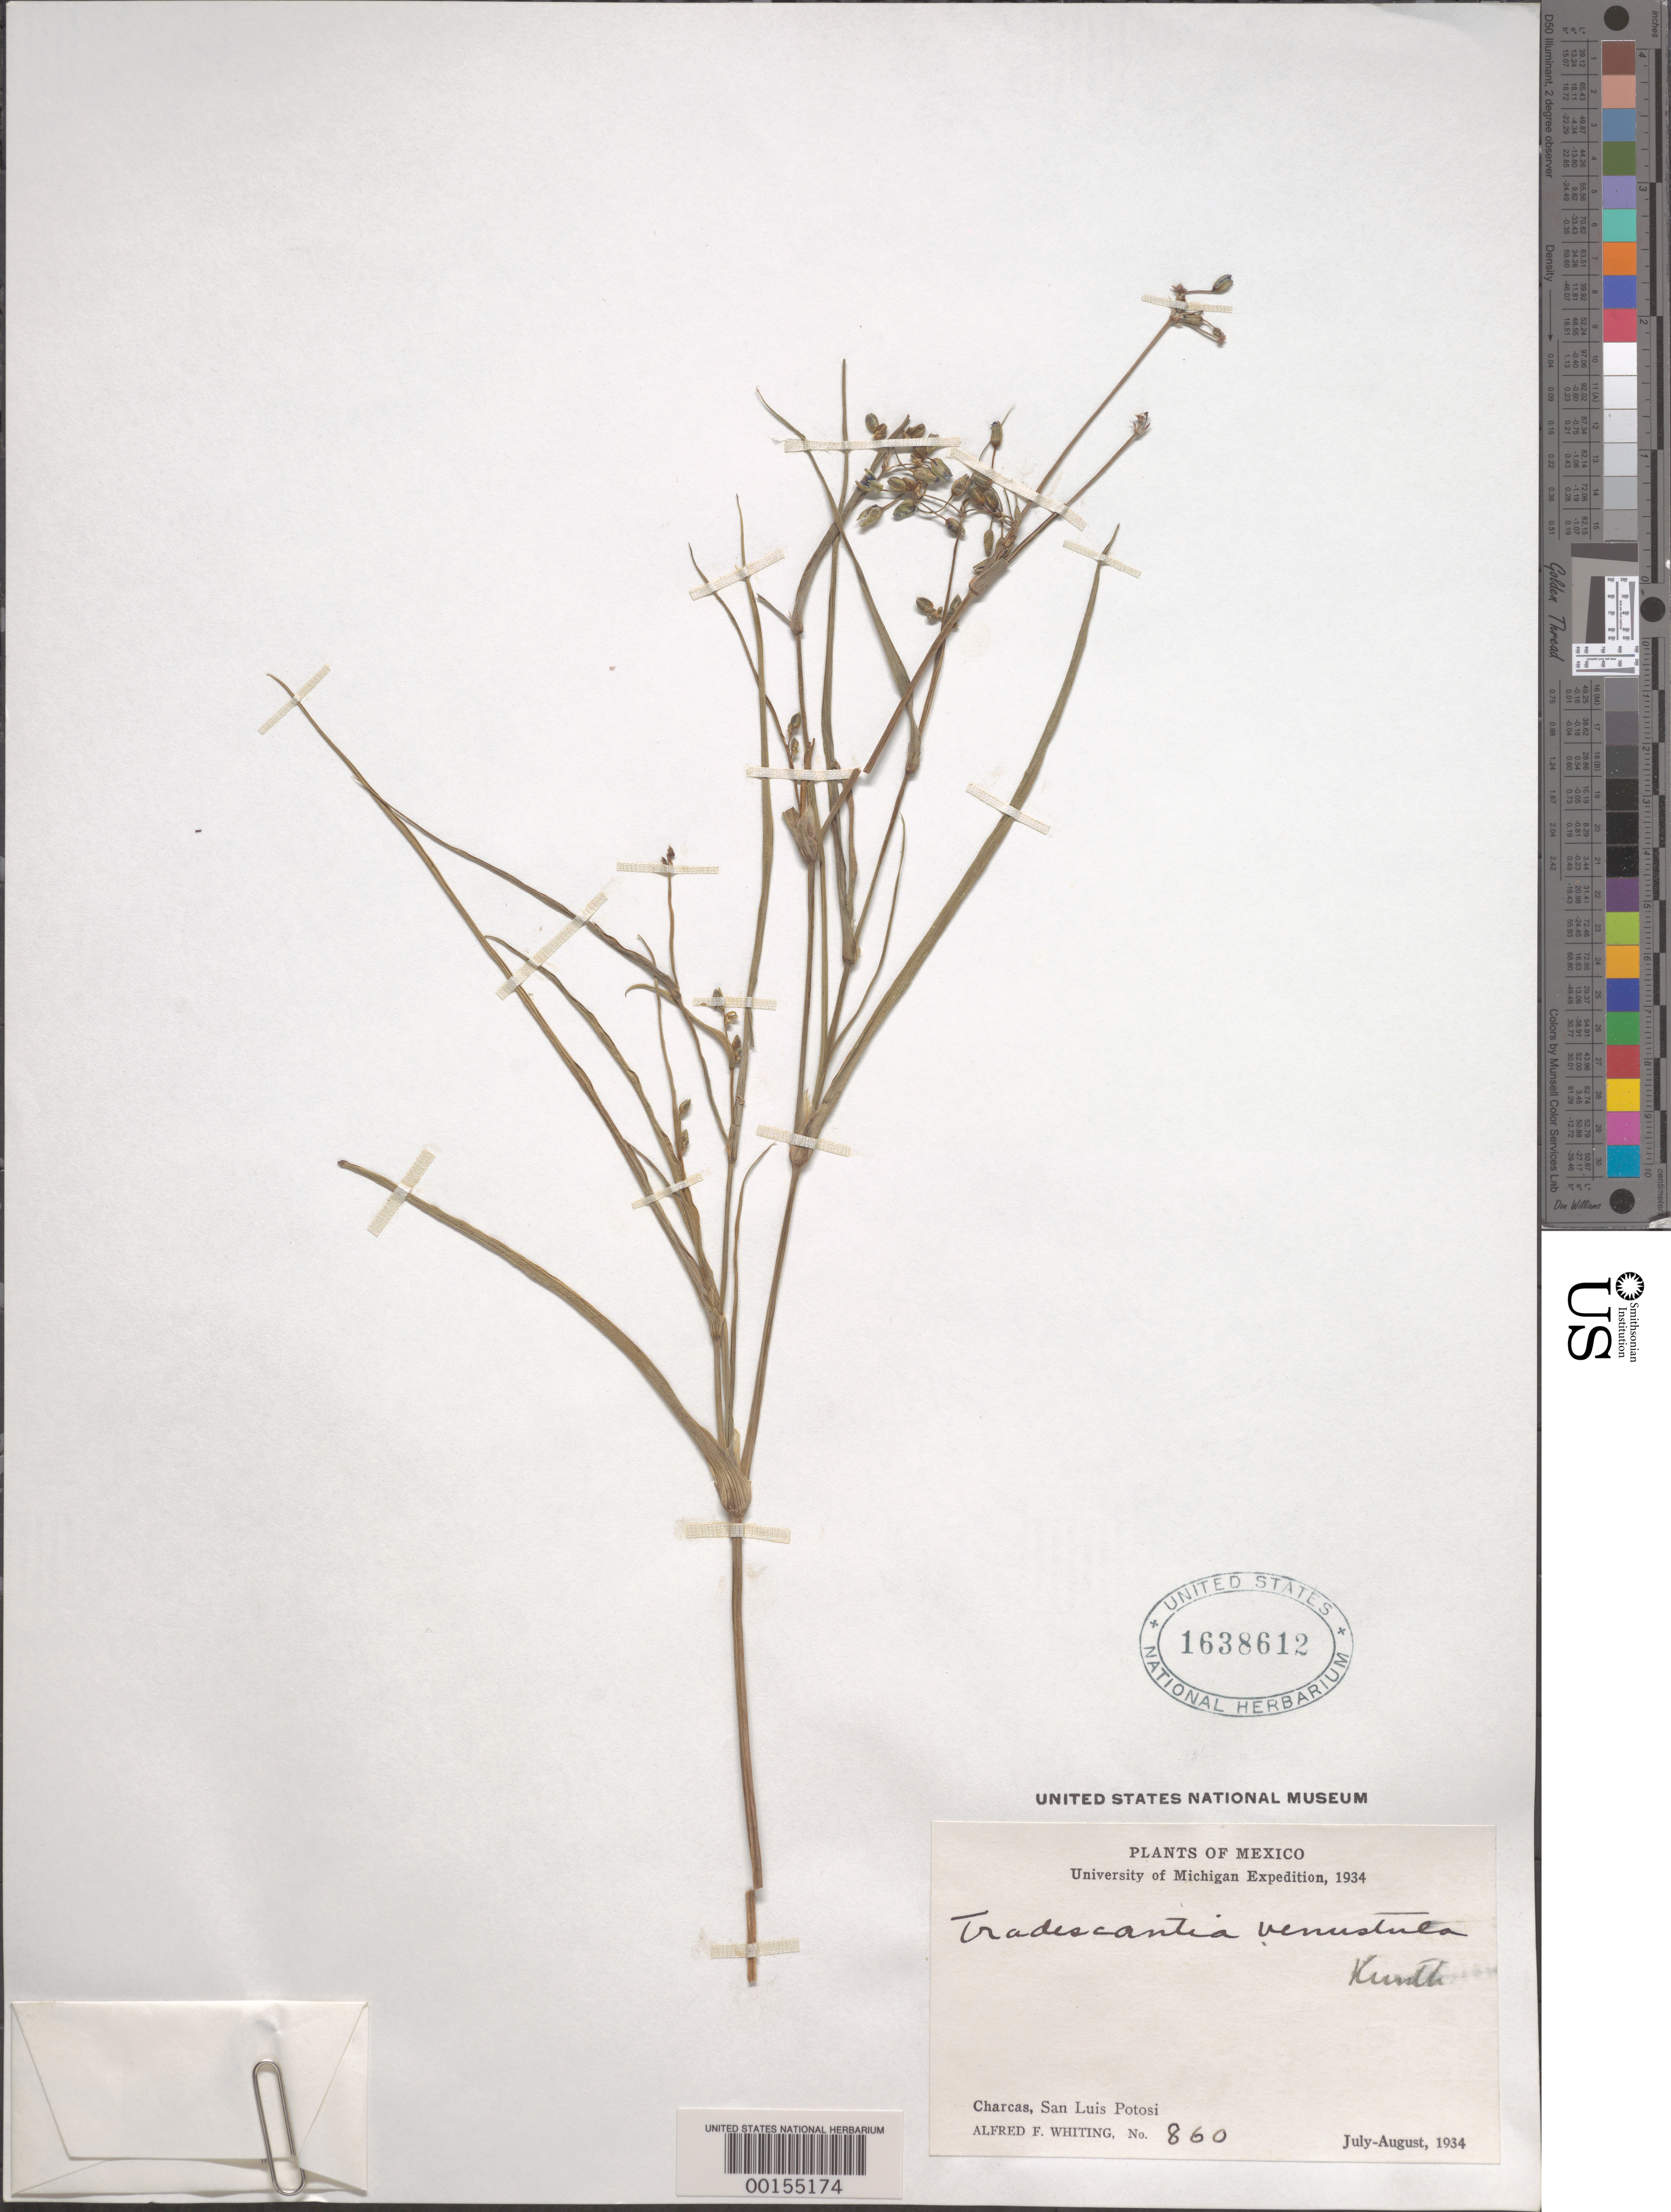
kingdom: Plantae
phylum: Tracheophyta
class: Liliopsida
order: Commelinales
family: Commelinaceae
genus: Gibasis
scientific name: Gibasis linearis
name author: (Benth.) Rohweder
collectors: A. F. Whiting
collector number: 860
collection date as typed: Jul 1934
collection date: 1934-07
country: Mexico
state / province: San Luis Potosí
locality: Charcas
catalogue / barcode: US 1638612